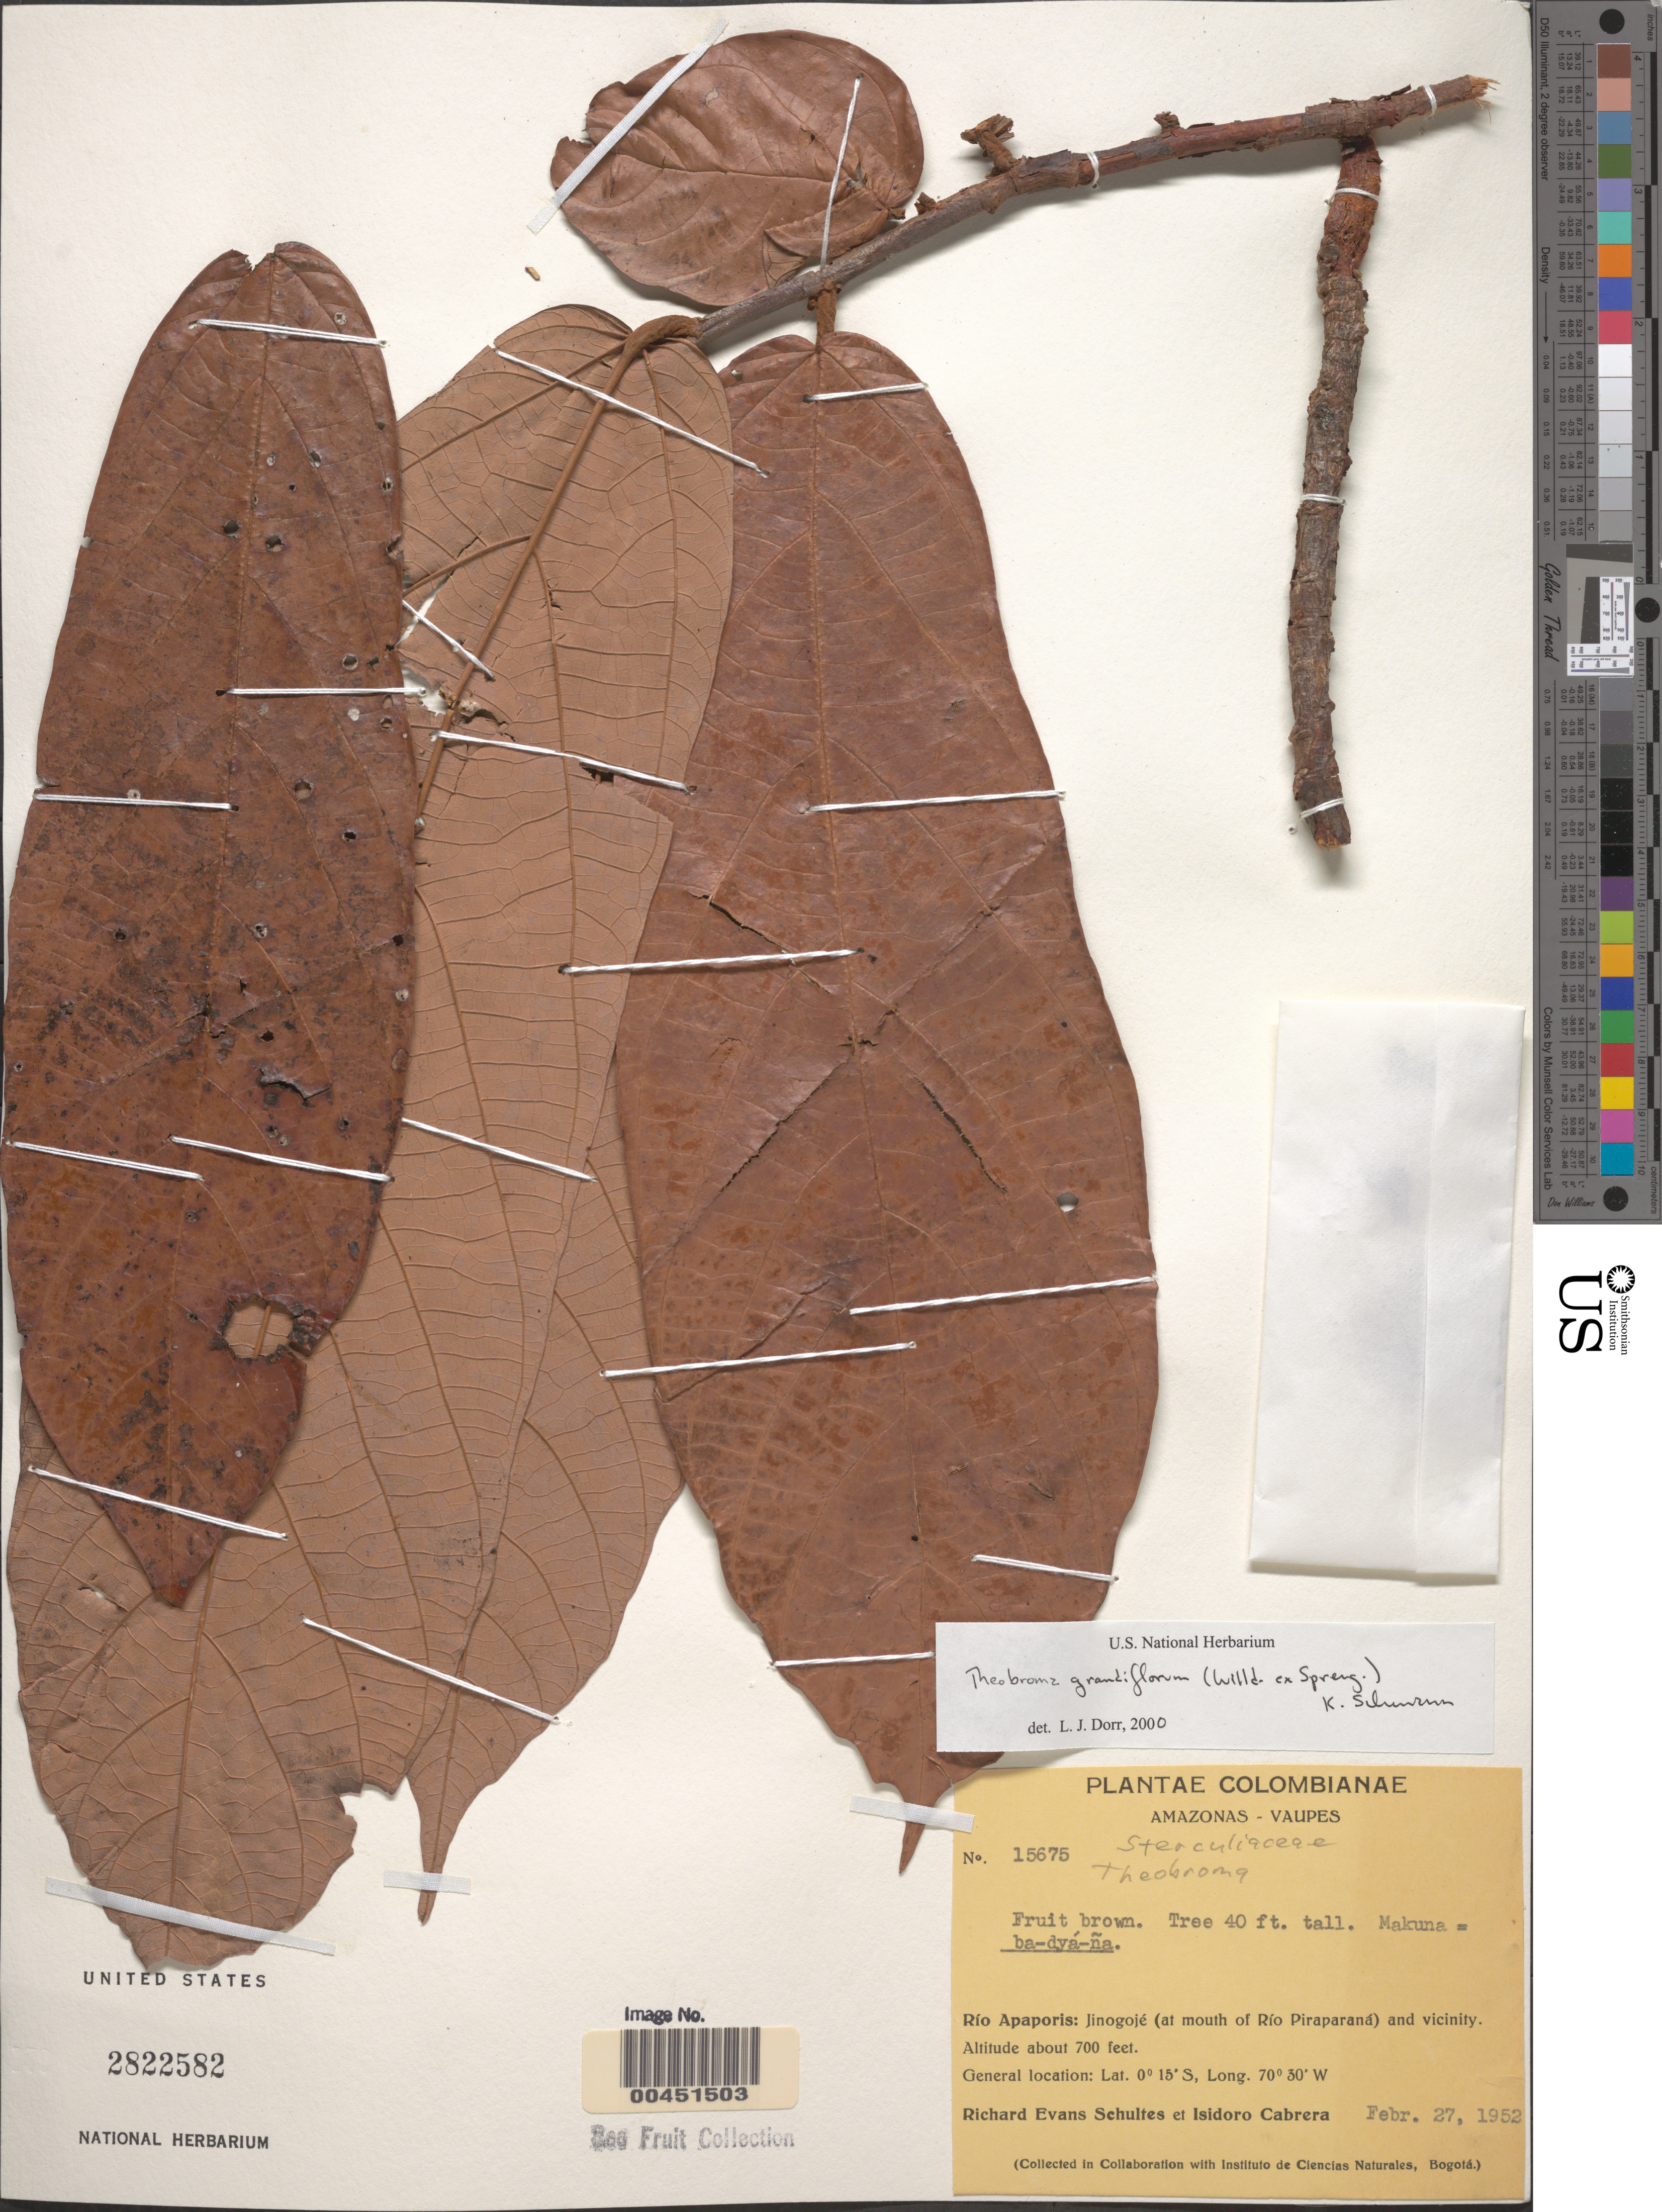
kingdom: Plantae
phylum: Tracheophyta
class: Magnoliopsida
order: Malvales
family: Malvaceae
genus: Theobroma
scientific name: Theobroma grandiflorum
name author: (Willd. ex Spreng.) K. Schum.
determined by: Dorr, L. J., (BOT), Smithsonian Institution - National Museum of Natural History (UNITED STATES)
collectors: R. E. Schultes & I. Cabrera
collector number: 15675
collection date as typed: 27 Feb 1952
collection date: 1952-02-27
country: Colombia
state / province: Vaupés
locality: Jinojogé (at mouth of Río Piraparaná) and vicinity. Río Apaporis.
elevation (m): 213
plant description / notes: Common name: ba-dyá-ña; Common name language: Makuna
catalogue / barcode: US 2822582